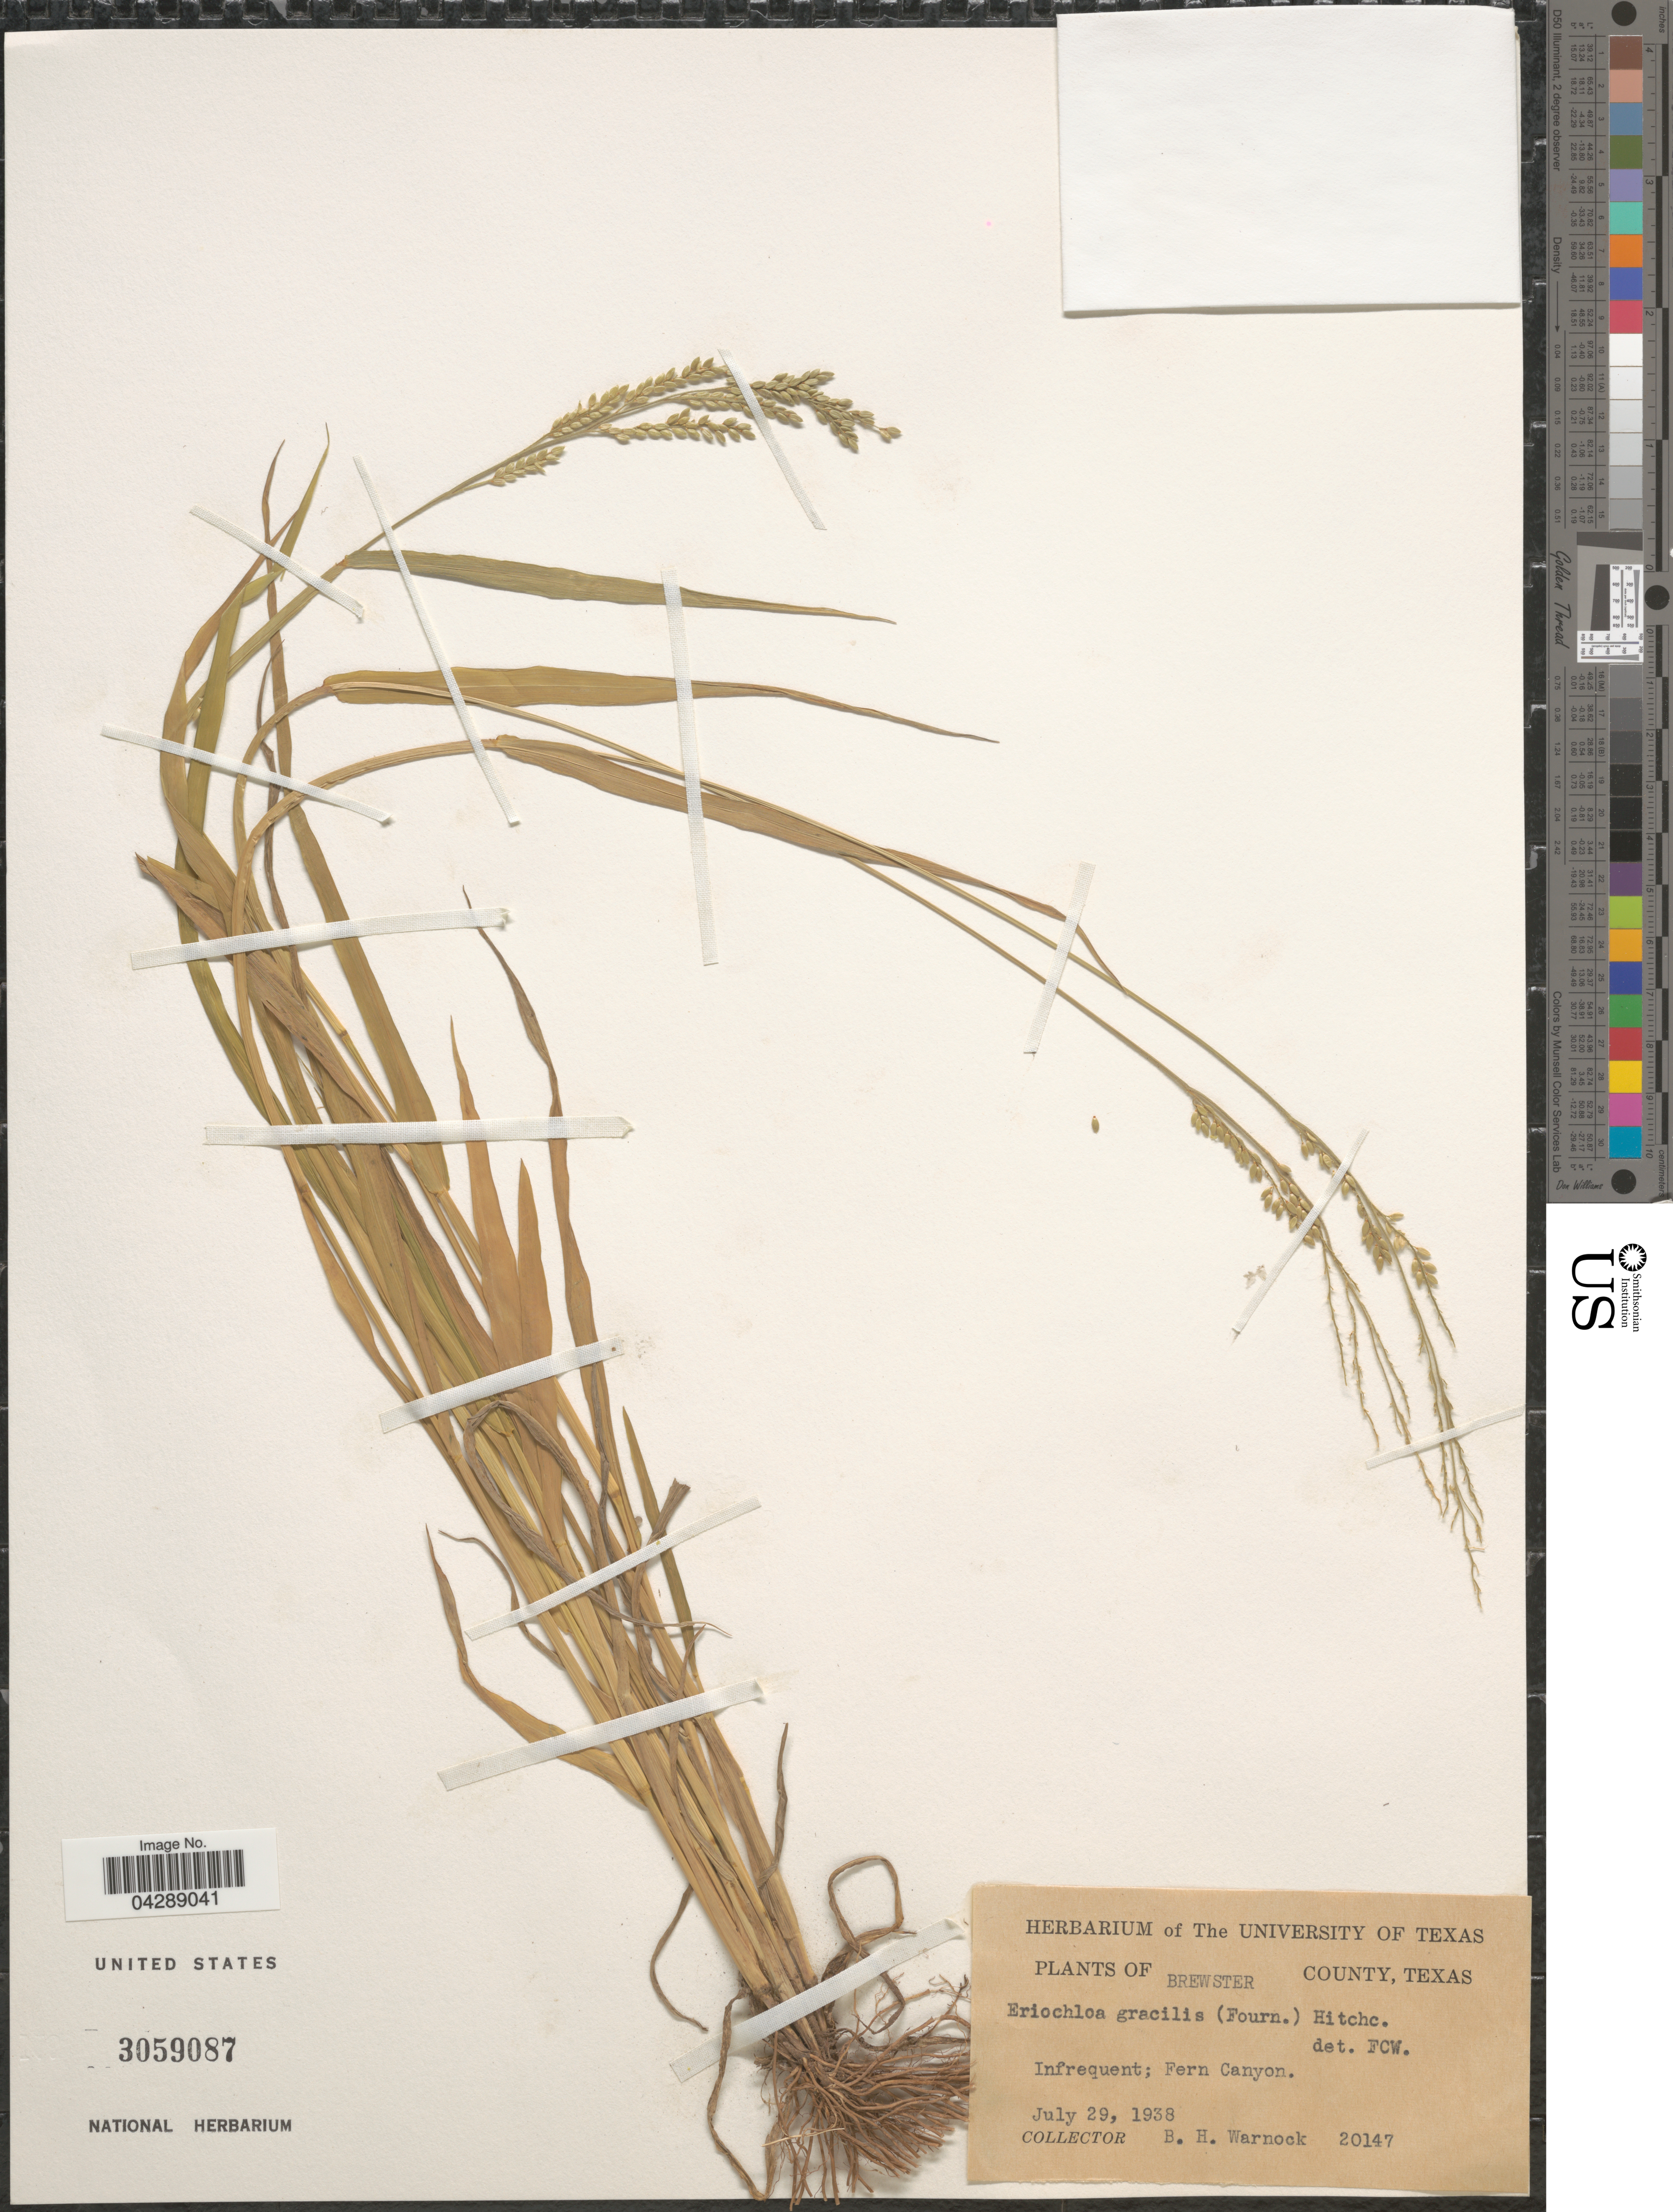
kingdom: Plantae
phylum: Tracheophyta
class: Liliopsida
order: Poales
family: Poaceae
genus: Eriochloa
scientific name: Eriochloa acuminata var. acuminata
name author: (J. Presl) Kunth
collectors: B. H. Warnock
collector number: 20147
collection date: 1938-07-29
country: United States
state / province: Texas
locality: Brewster County. Infrequent; Fern Canyon.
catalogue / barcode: US 3059087